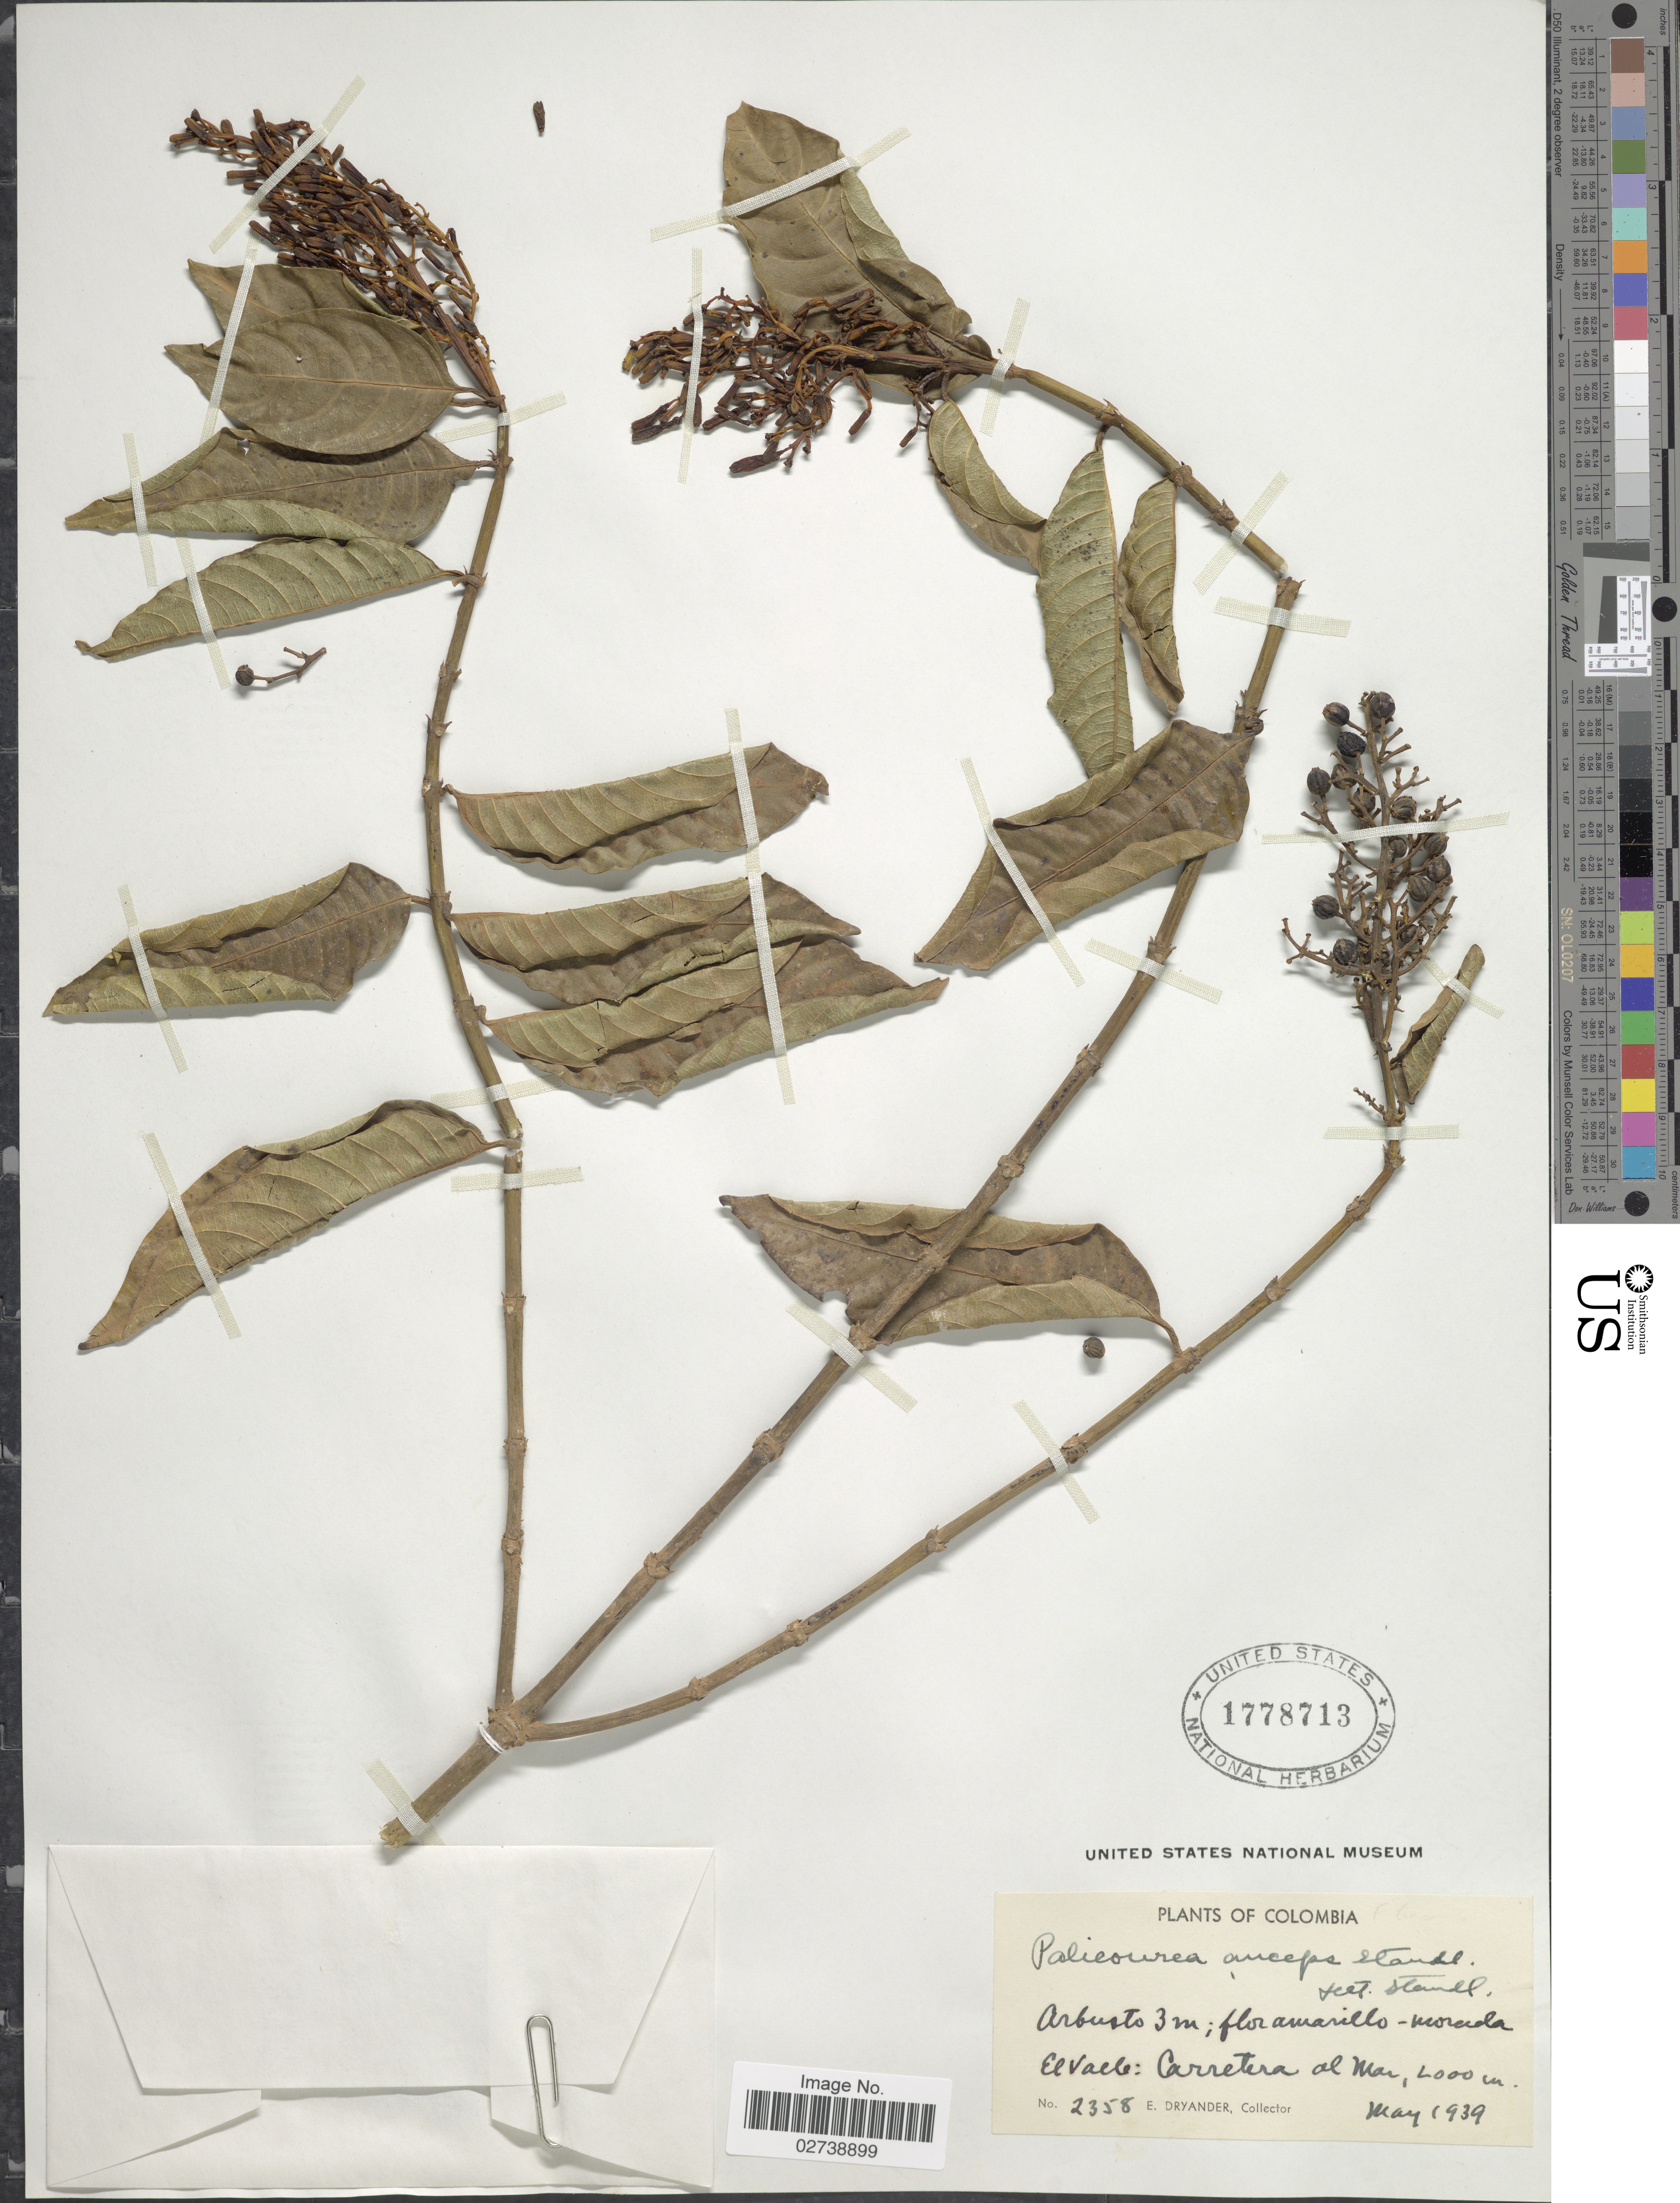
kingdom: Plantae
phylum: Tracheophyta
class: Magnoliopsida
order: Gentianales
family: Rubiaceae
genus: Palicourea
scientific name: Palicourea anceps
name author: Standl.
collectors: E. Dryander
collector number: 2358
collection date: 1939-05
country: Colombia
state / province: Valle del Cauca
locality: El Valle: Carretera al Mar.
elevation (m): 2000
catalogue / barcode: US 1778713